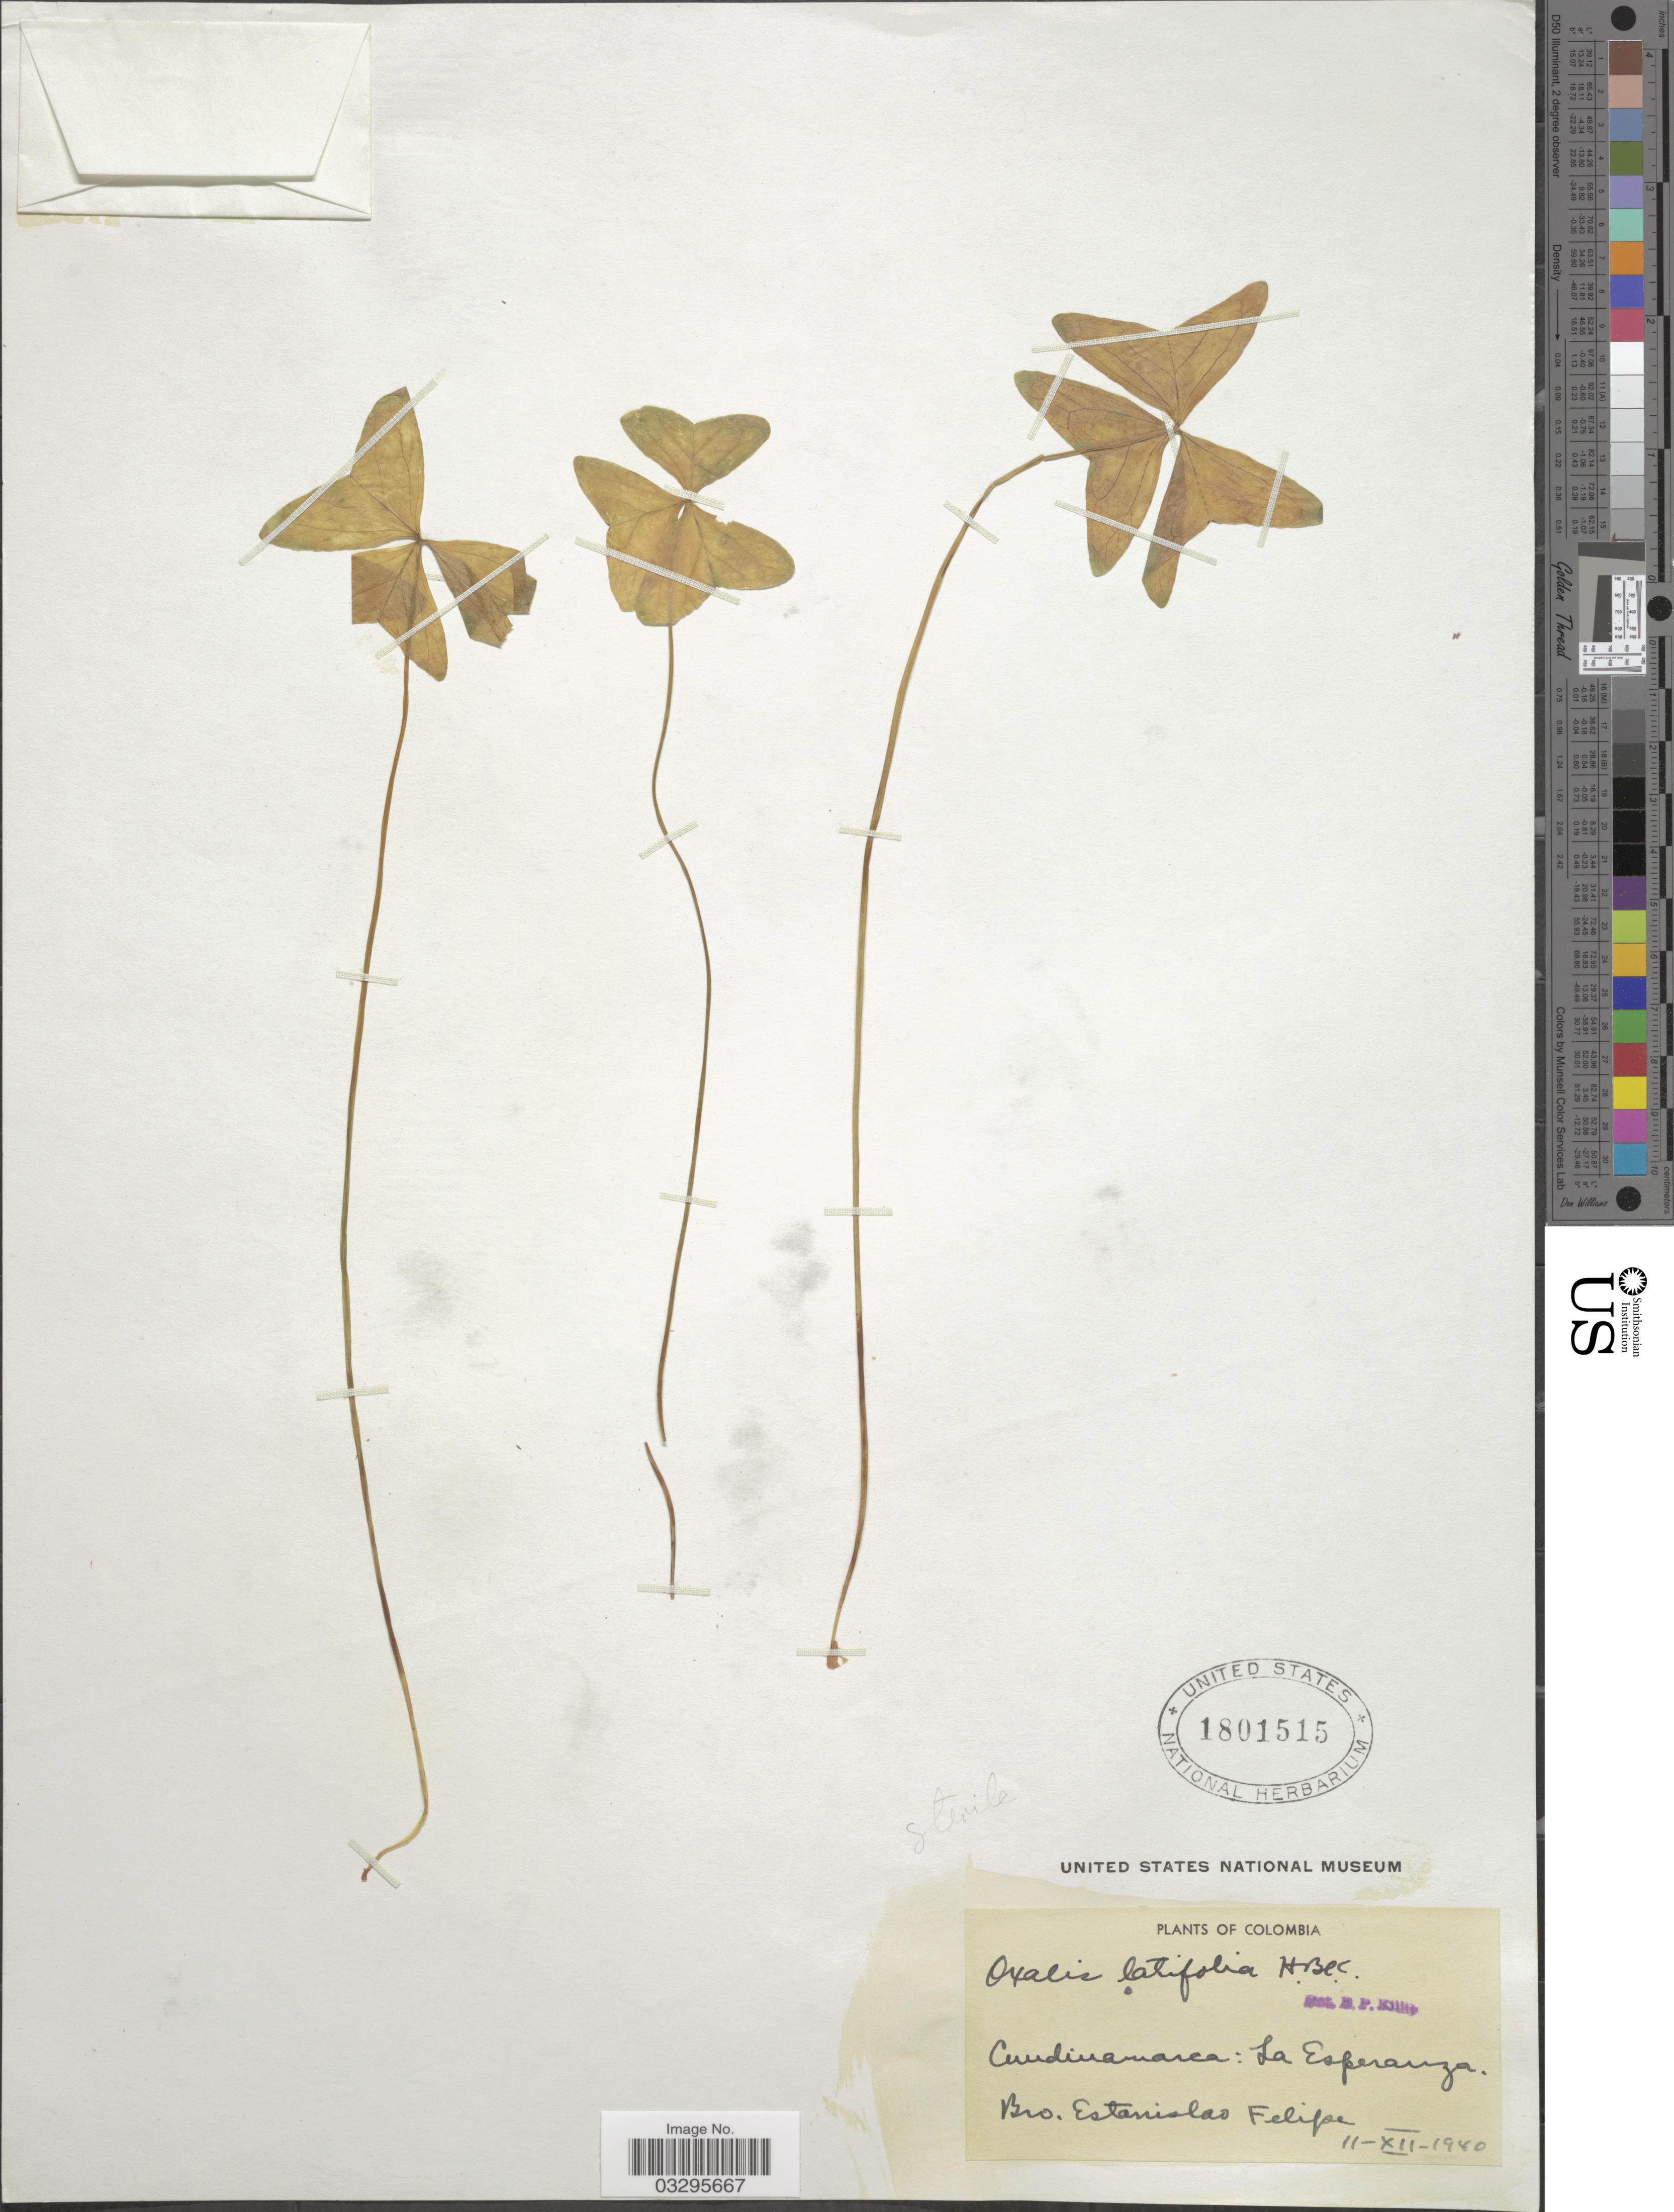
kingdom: Plantae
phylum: Tracheophyta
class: Magnoliopsida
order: Oxalidales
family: Oxalidaceae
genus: Oxalis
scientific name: Oxalis latifolia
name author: Kunth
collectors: Bro. E. Felipe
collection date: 1940-12-11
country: Colombia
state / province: Cundinamarca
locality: La Esperanza.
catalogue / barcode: US 1801515